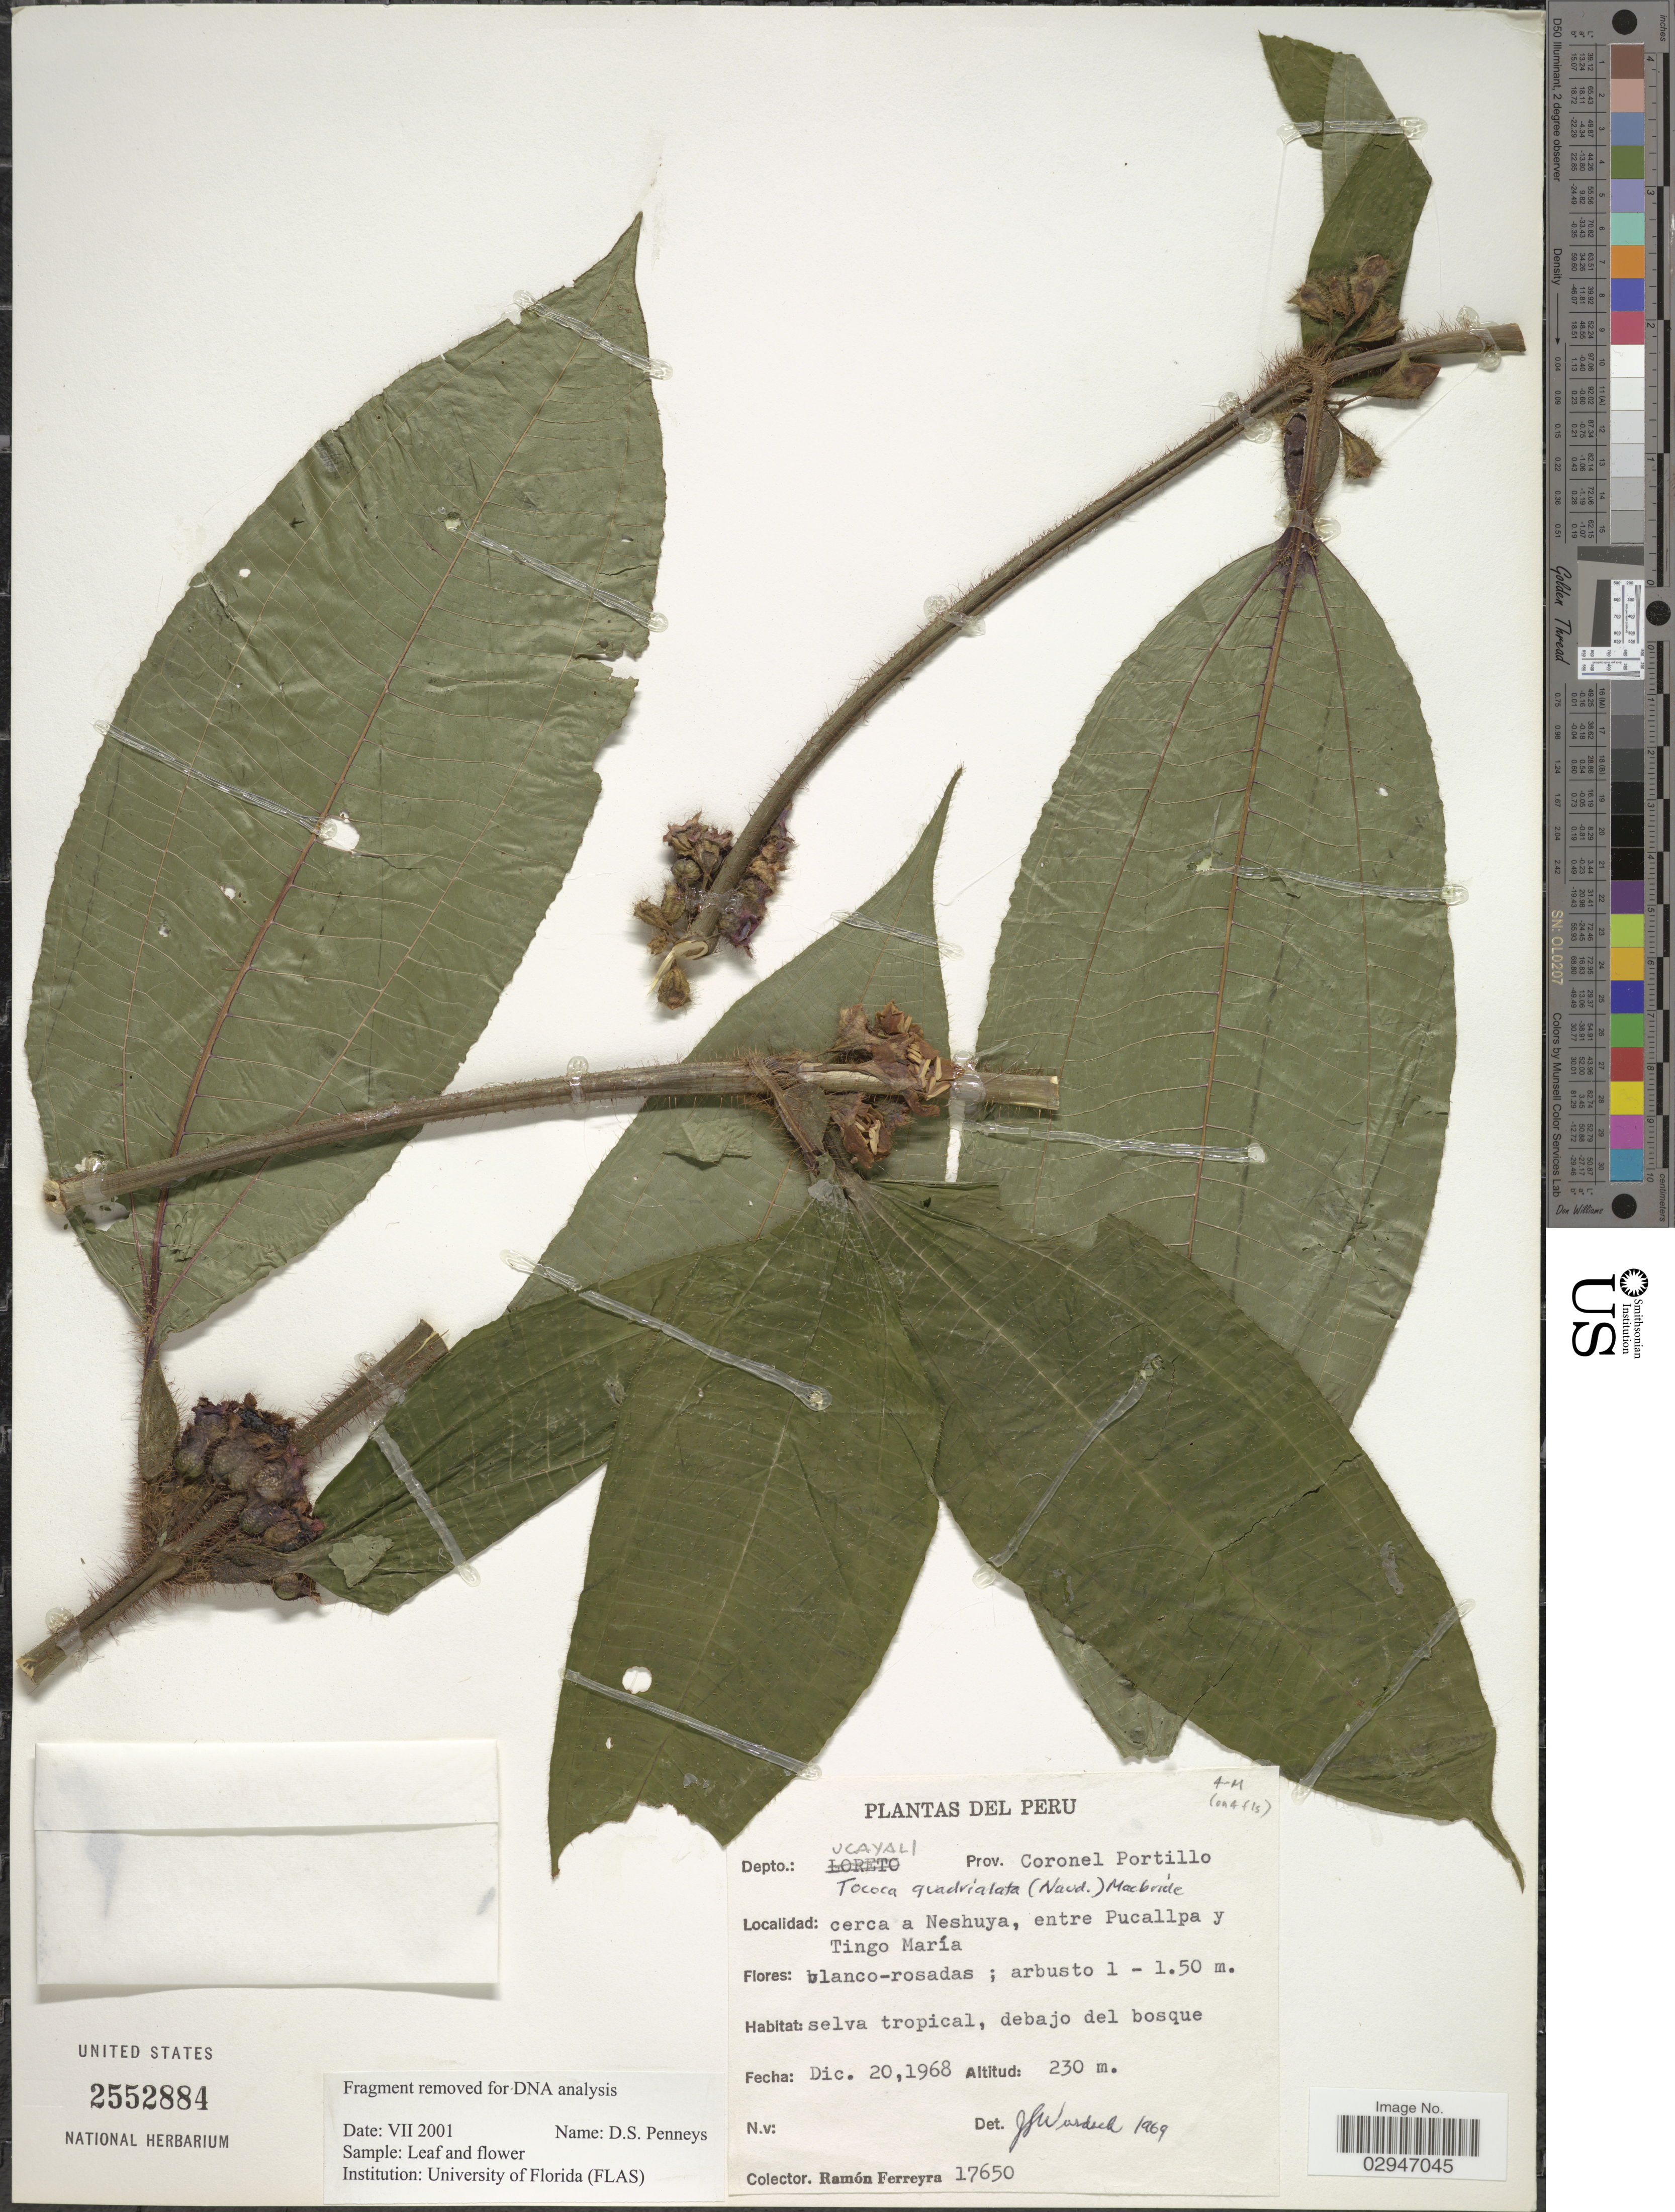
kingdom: Plantae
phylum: Tracheophyta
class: Magnoliopsida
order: Myrtales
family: Melastomataceae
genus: Tococa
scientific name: Tococa quadrialata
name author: (Naudin) J.F. Macbr.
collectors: R. A. Ferreyra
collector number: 17650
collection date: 1968-12-20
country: Peru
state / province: Ucayali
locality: Depto.: Ucayali Prov. Coronel Portillo, cerca a Neshuya, entre Pucallpa y Tingo María.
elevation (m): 230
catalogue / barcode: US 2552884